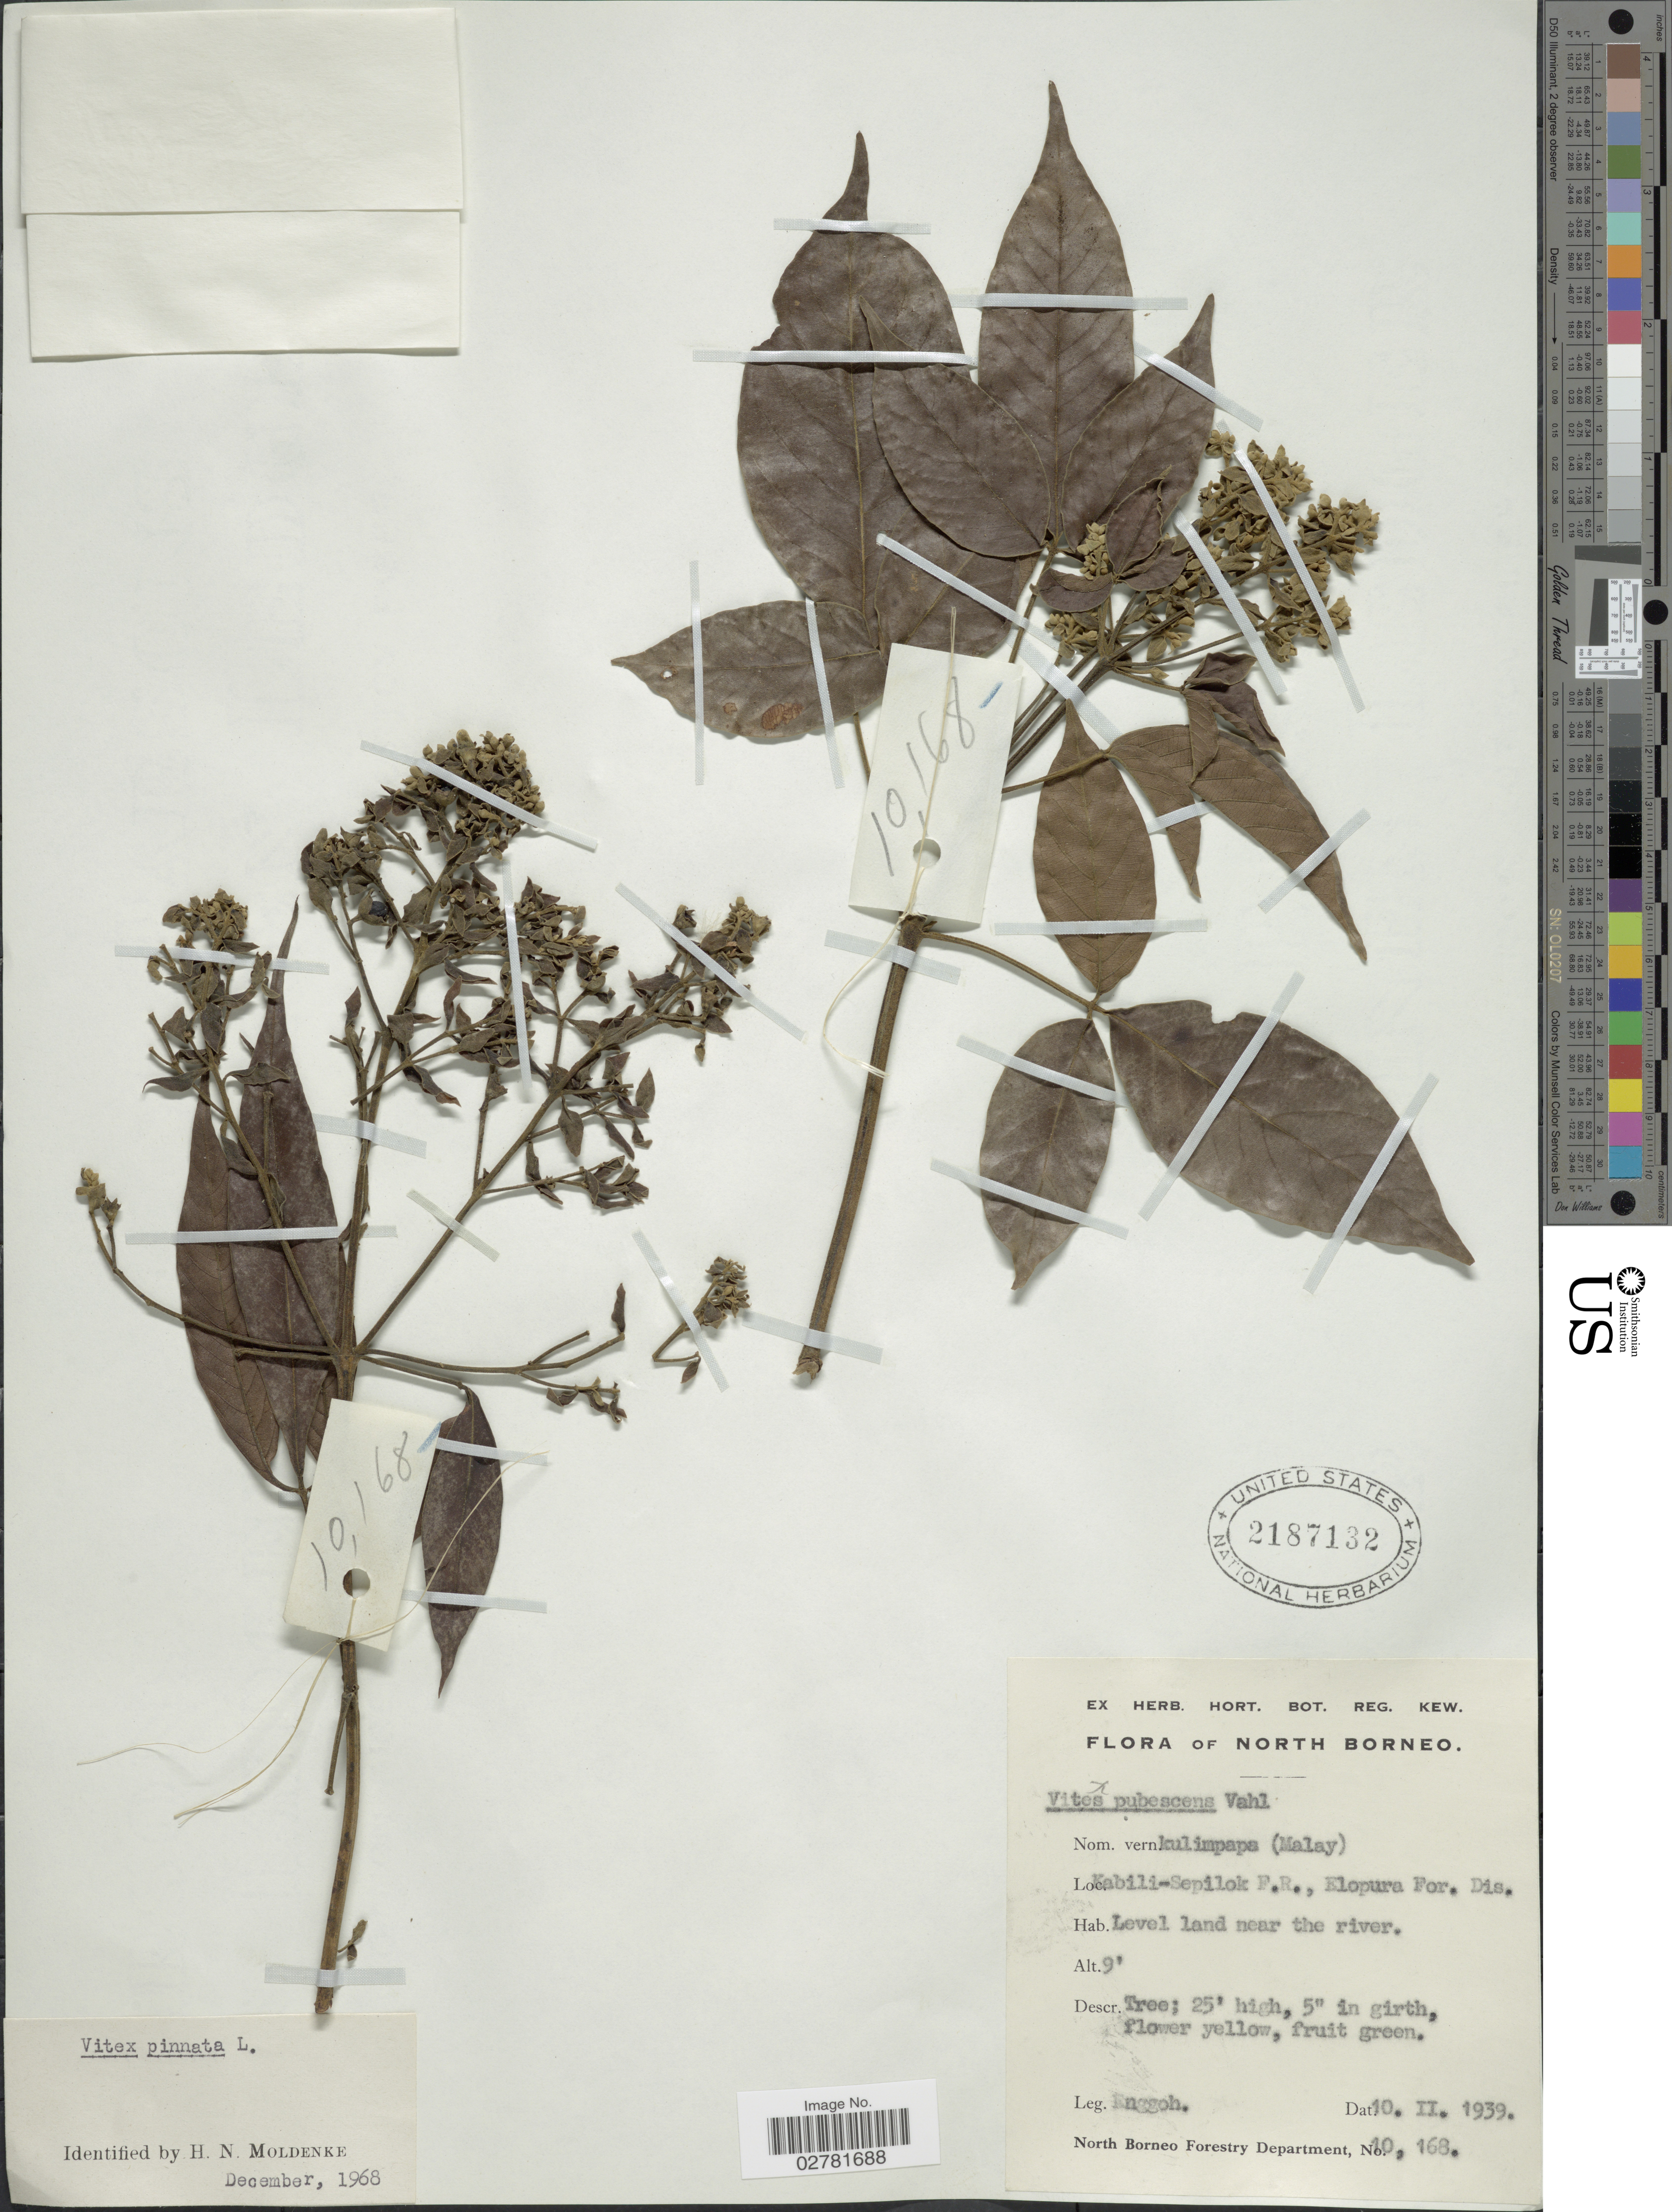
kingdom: Plantae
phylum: Tracheophyta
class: Magnoliopsida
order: Lamiales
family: Lamiaceae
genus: Vitex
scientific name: Vitex pinnata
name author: L.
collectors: -. Enggoh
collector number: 10168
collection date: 1939-02-10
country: Malaysia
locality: North Borneo. Kabili-Sepilok F.R., Elopura For. Div. Level land near the river.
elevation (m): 3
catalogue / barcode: US 2187132